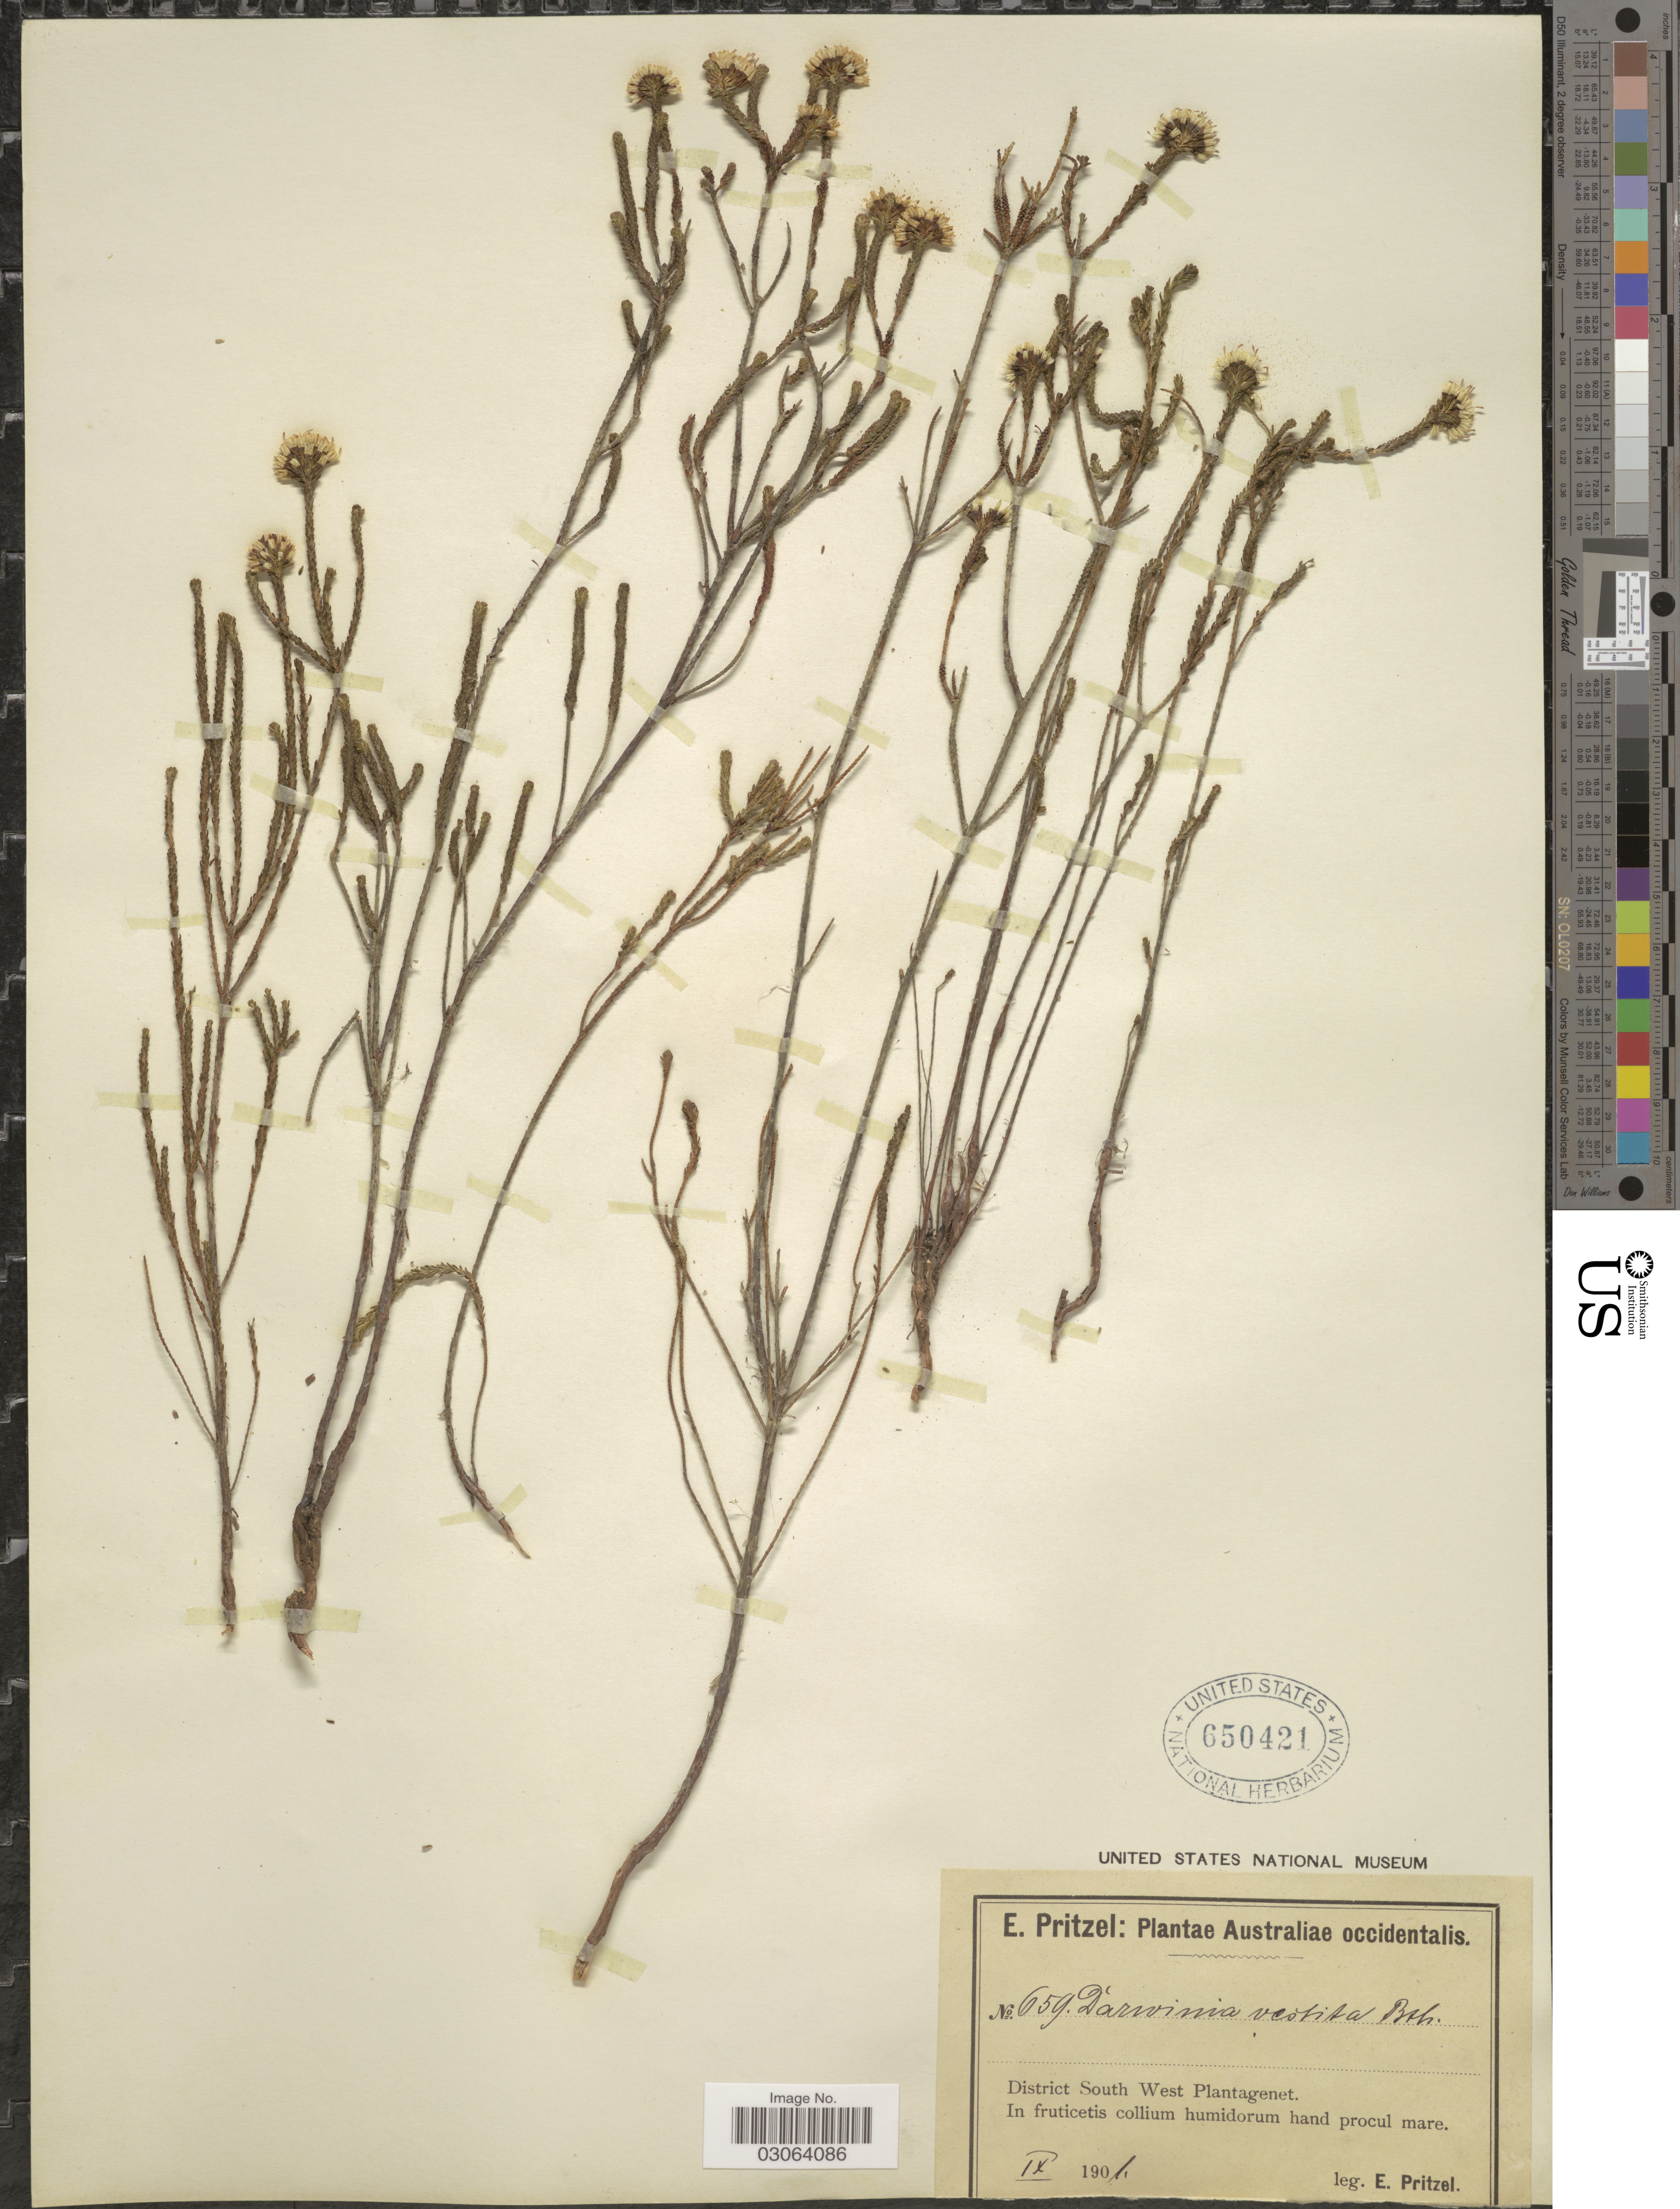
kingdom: Plantae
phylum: Tracheophyta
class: Magnoliopsida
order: Myrtales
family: Myrtaceae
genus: Darwinia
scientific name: Darwinia vestita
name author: Benth.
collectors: E. G. Pritzel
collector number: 659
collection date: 1901-09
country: Australia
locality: Australiae occidentalis, District South West Plantagenet.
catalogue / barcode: US 650421